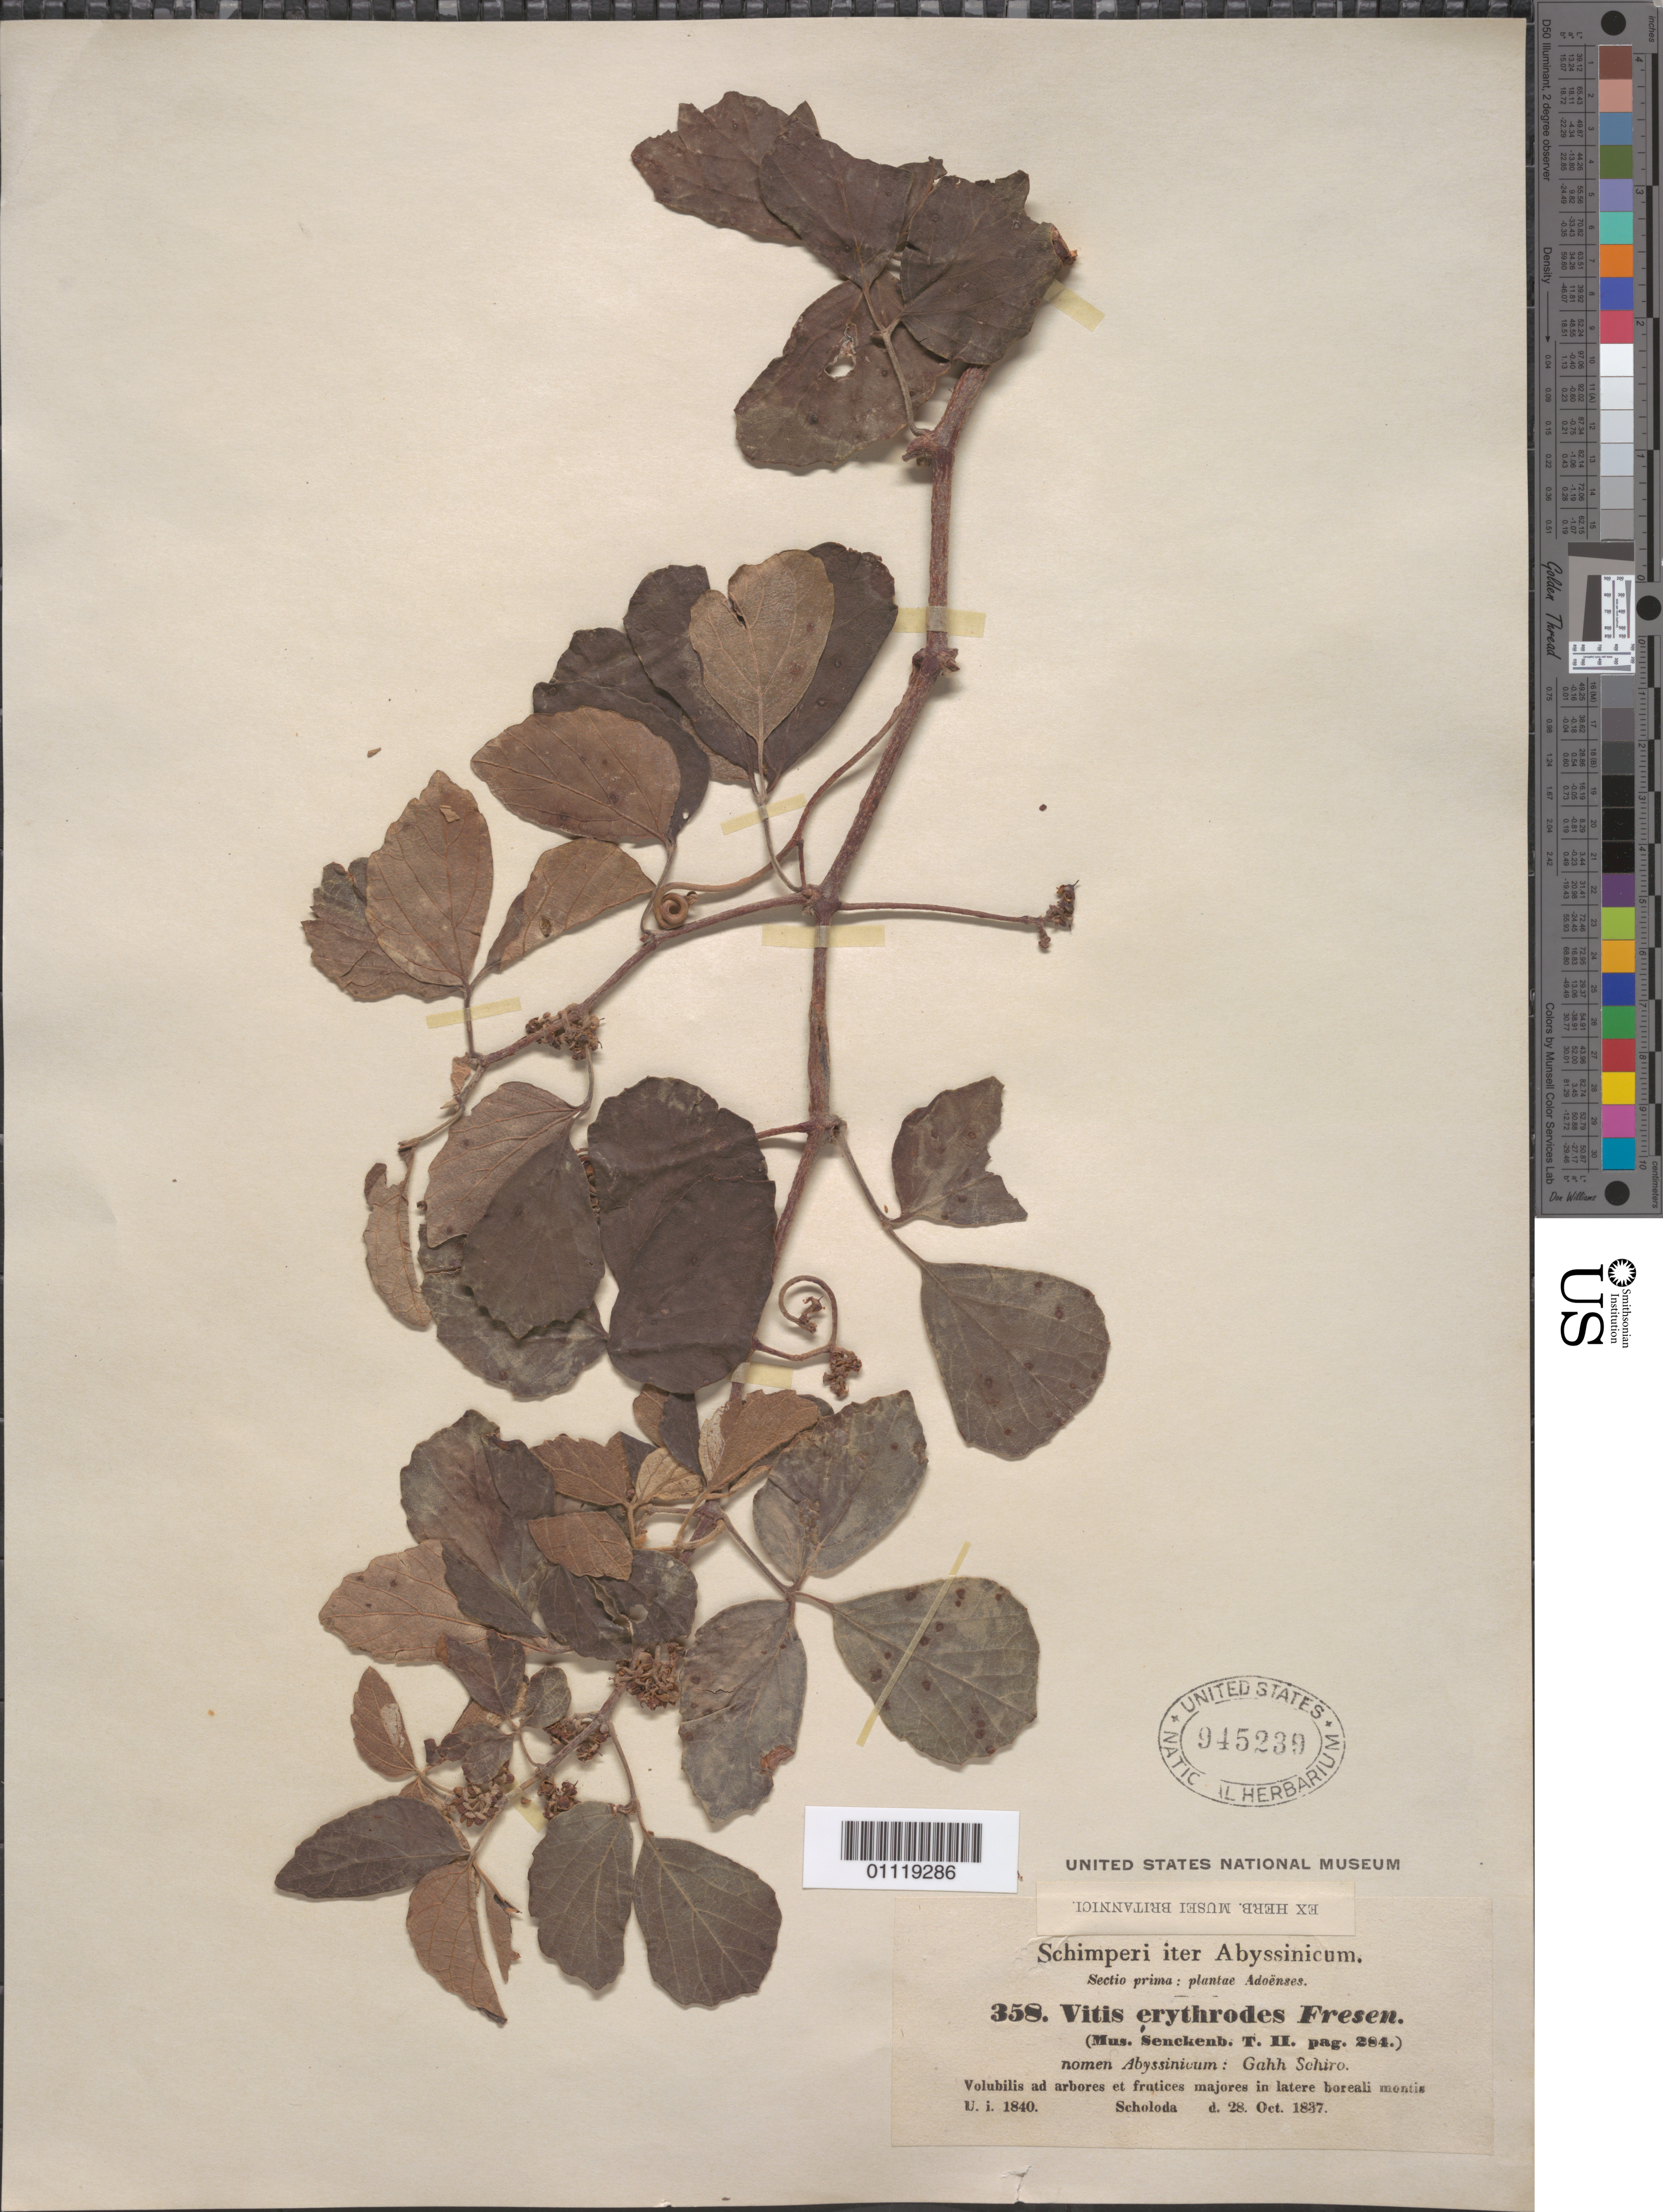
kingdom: Plantae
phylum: Tracheophyta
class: Magnoliopsida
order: Vitales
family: Vitaceae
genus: Rhoicissus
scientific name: Rhoicissus tridentata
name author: (L. f.) Wild & R.B. Drumm.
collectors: British Museum (herbarium)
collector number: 358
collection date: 1837-10-28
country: Ethiopia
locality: Scholoda.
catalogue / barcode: US 945239